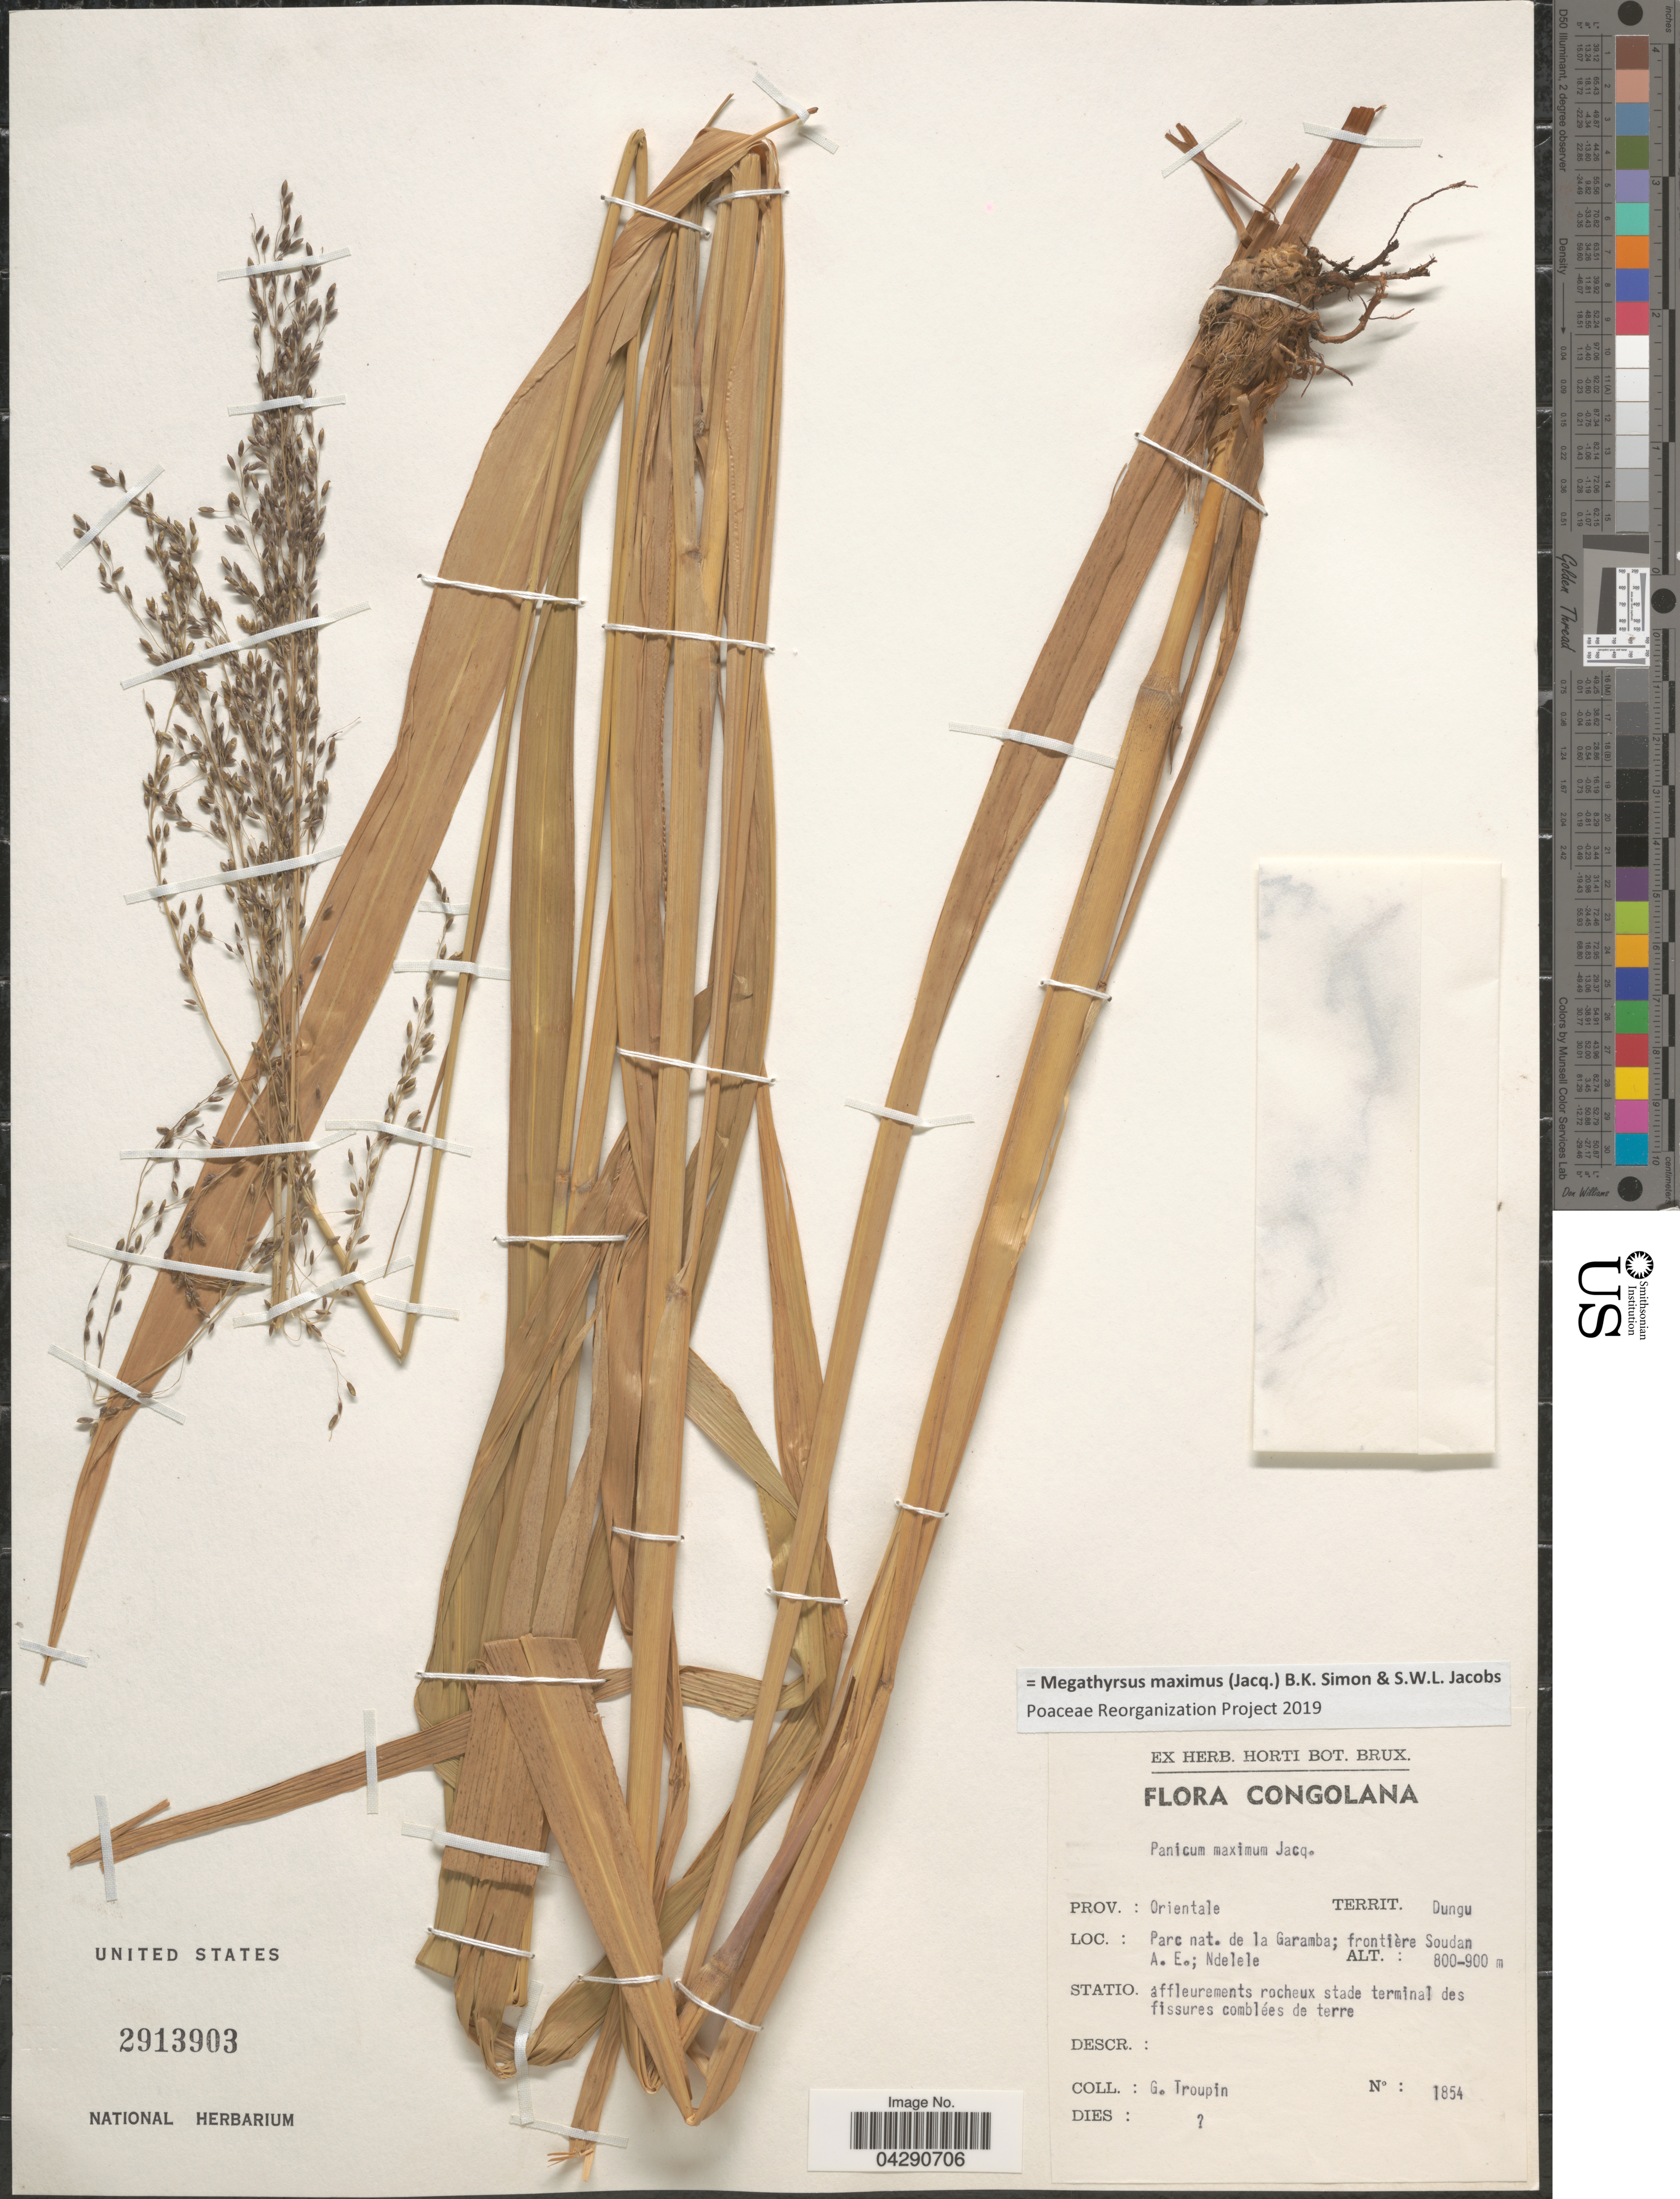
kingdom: Plantae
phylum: Tracheophyta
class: Liliopsida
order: Poales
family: Poaceae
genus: Megathyrsus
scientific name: Megathyrsus maximus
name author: (Jacq.) B.K. Simon & S.W.L. Jacobs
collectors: G. Troupin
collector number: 1854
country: Congo, Democratic Republic of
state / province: Haut-Uele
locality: Congolana. Territ. Dungu. Parc nat. de la Garamba; frontière Soudan A. E.; Ndelele.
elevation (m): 800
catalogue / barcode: US 2913903